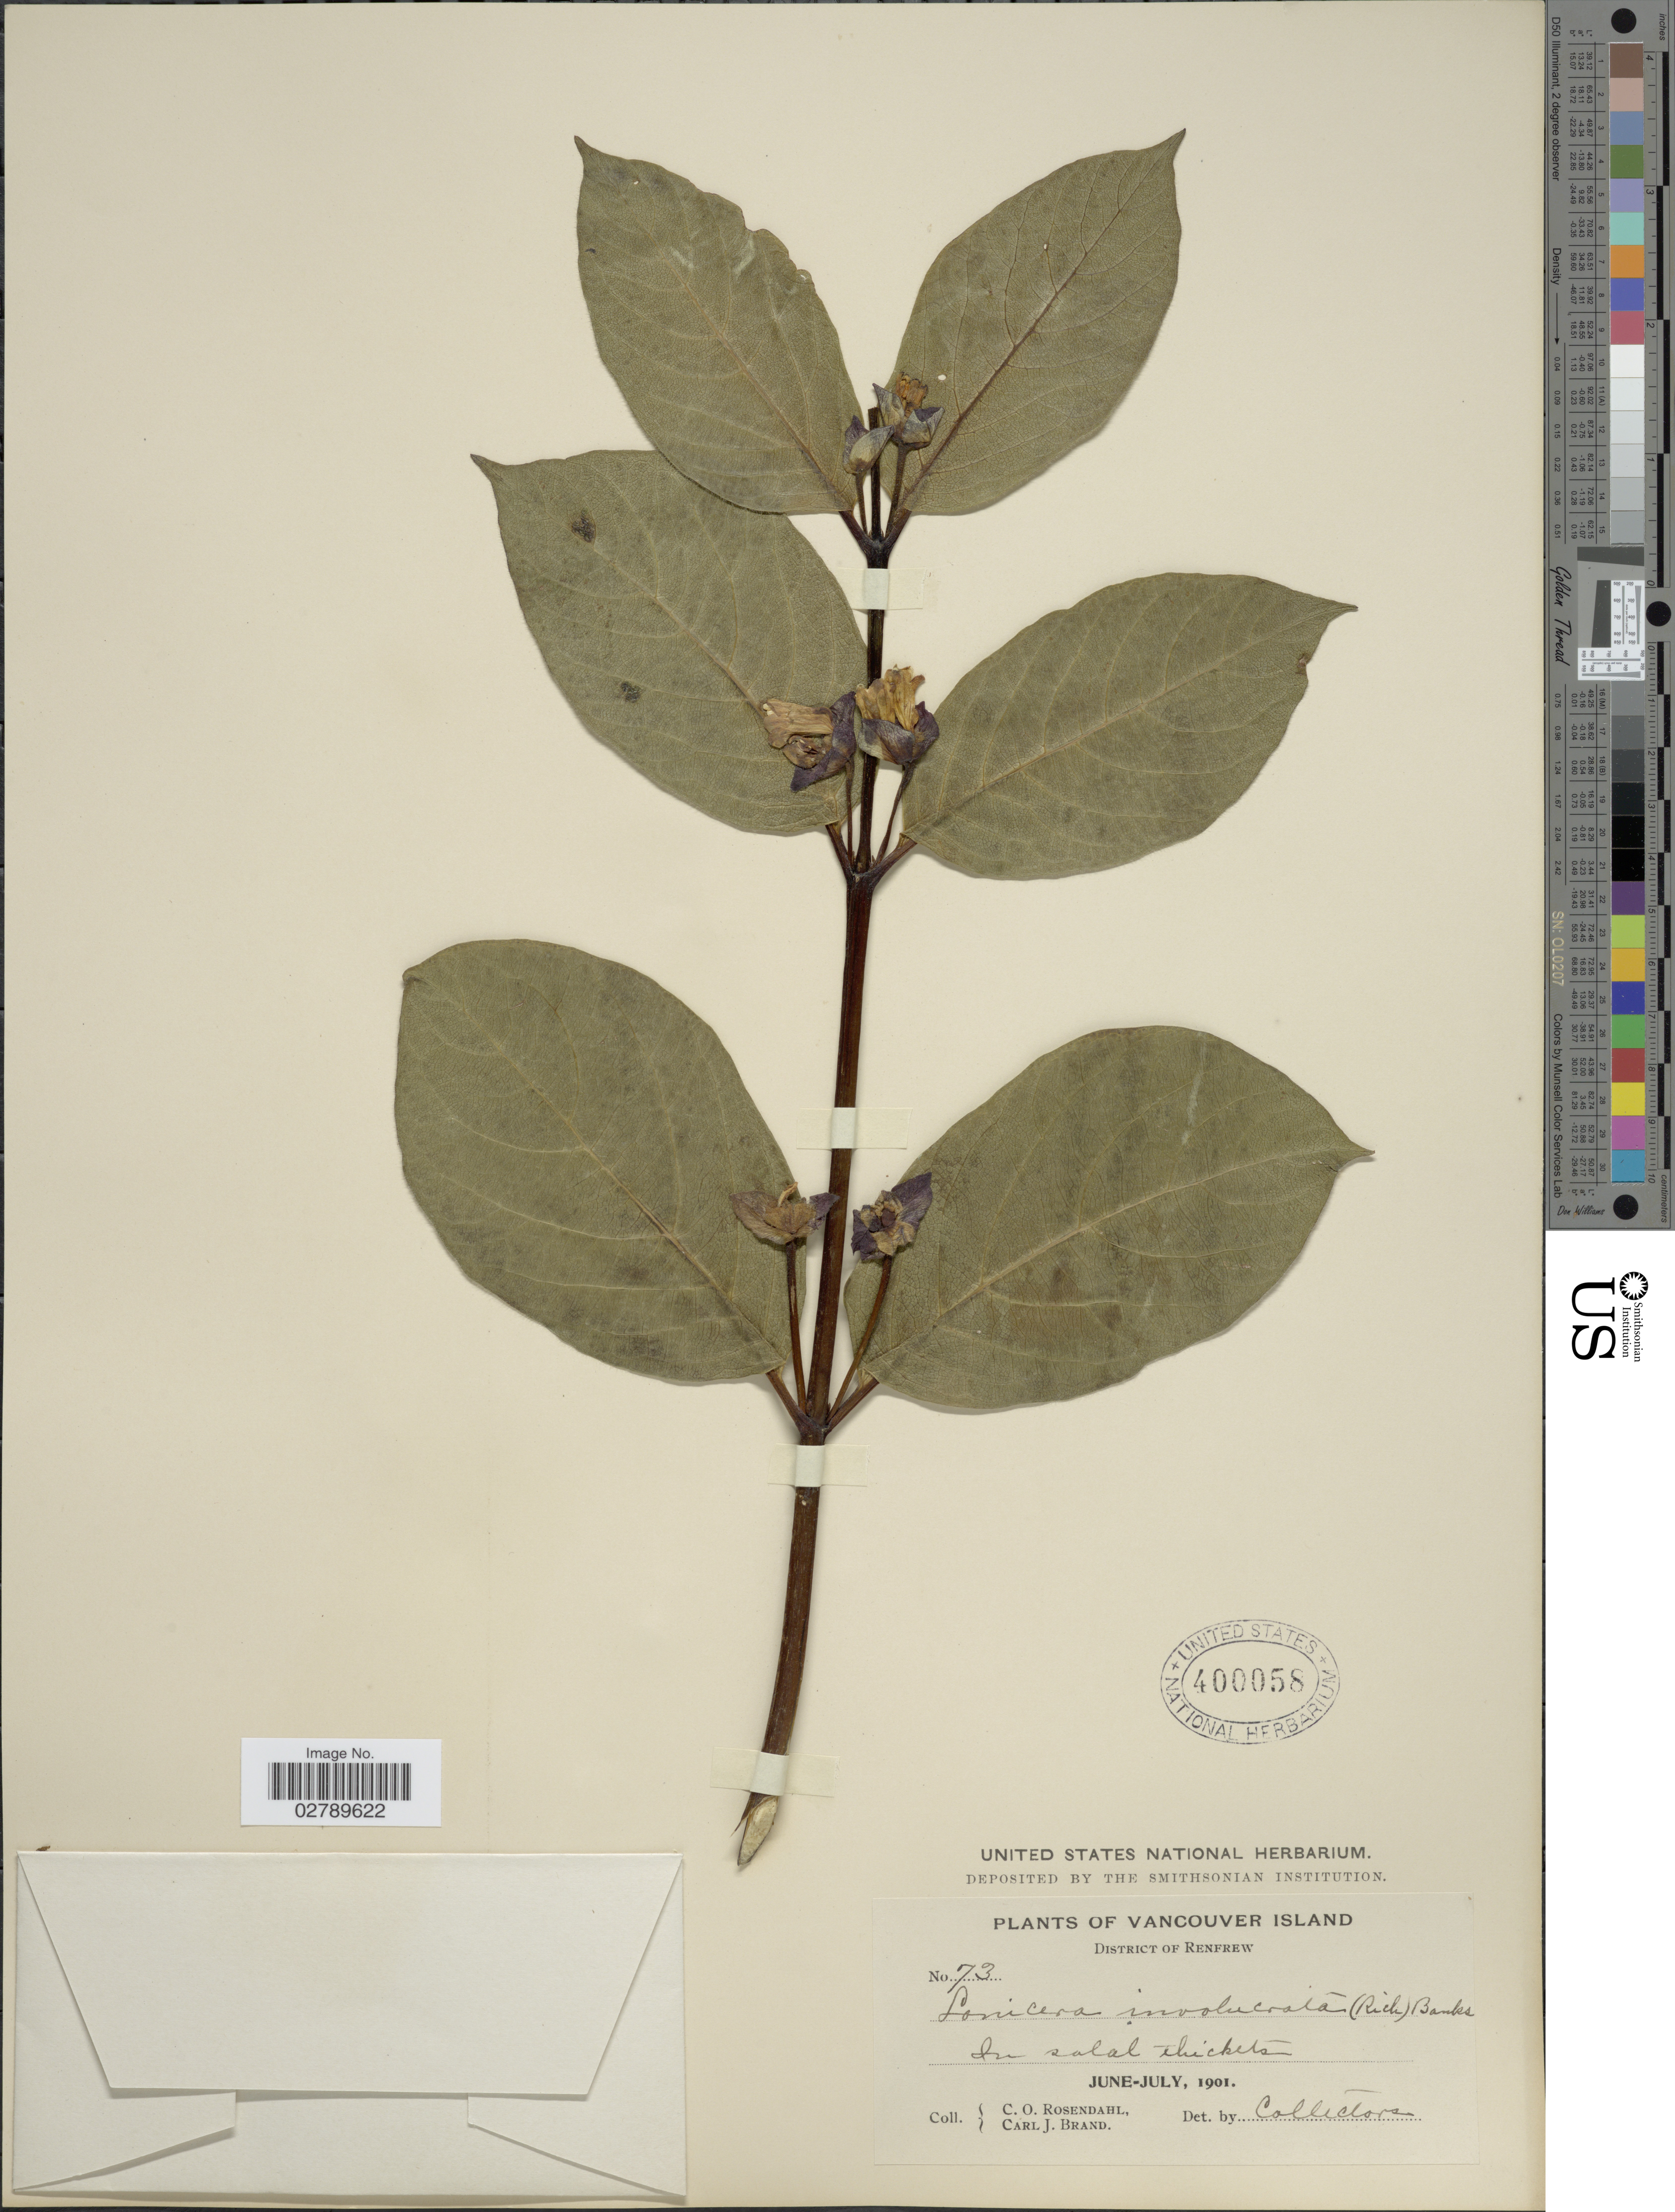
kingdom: Plantae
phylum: Tracheophyta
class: Magnoliopsida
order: Dipsacales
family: Caprifoliaceae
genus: Lonicera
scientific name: Lonicera involucrata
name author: (Richardson) Banks ex Spreng.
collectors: C. O. Rosendahl & C. J. Brand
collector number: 73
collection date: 1901-06/1901-07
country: Canada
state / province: British Columbia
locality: Vancouver Island. District of Renfrew.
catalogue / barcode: US 400058